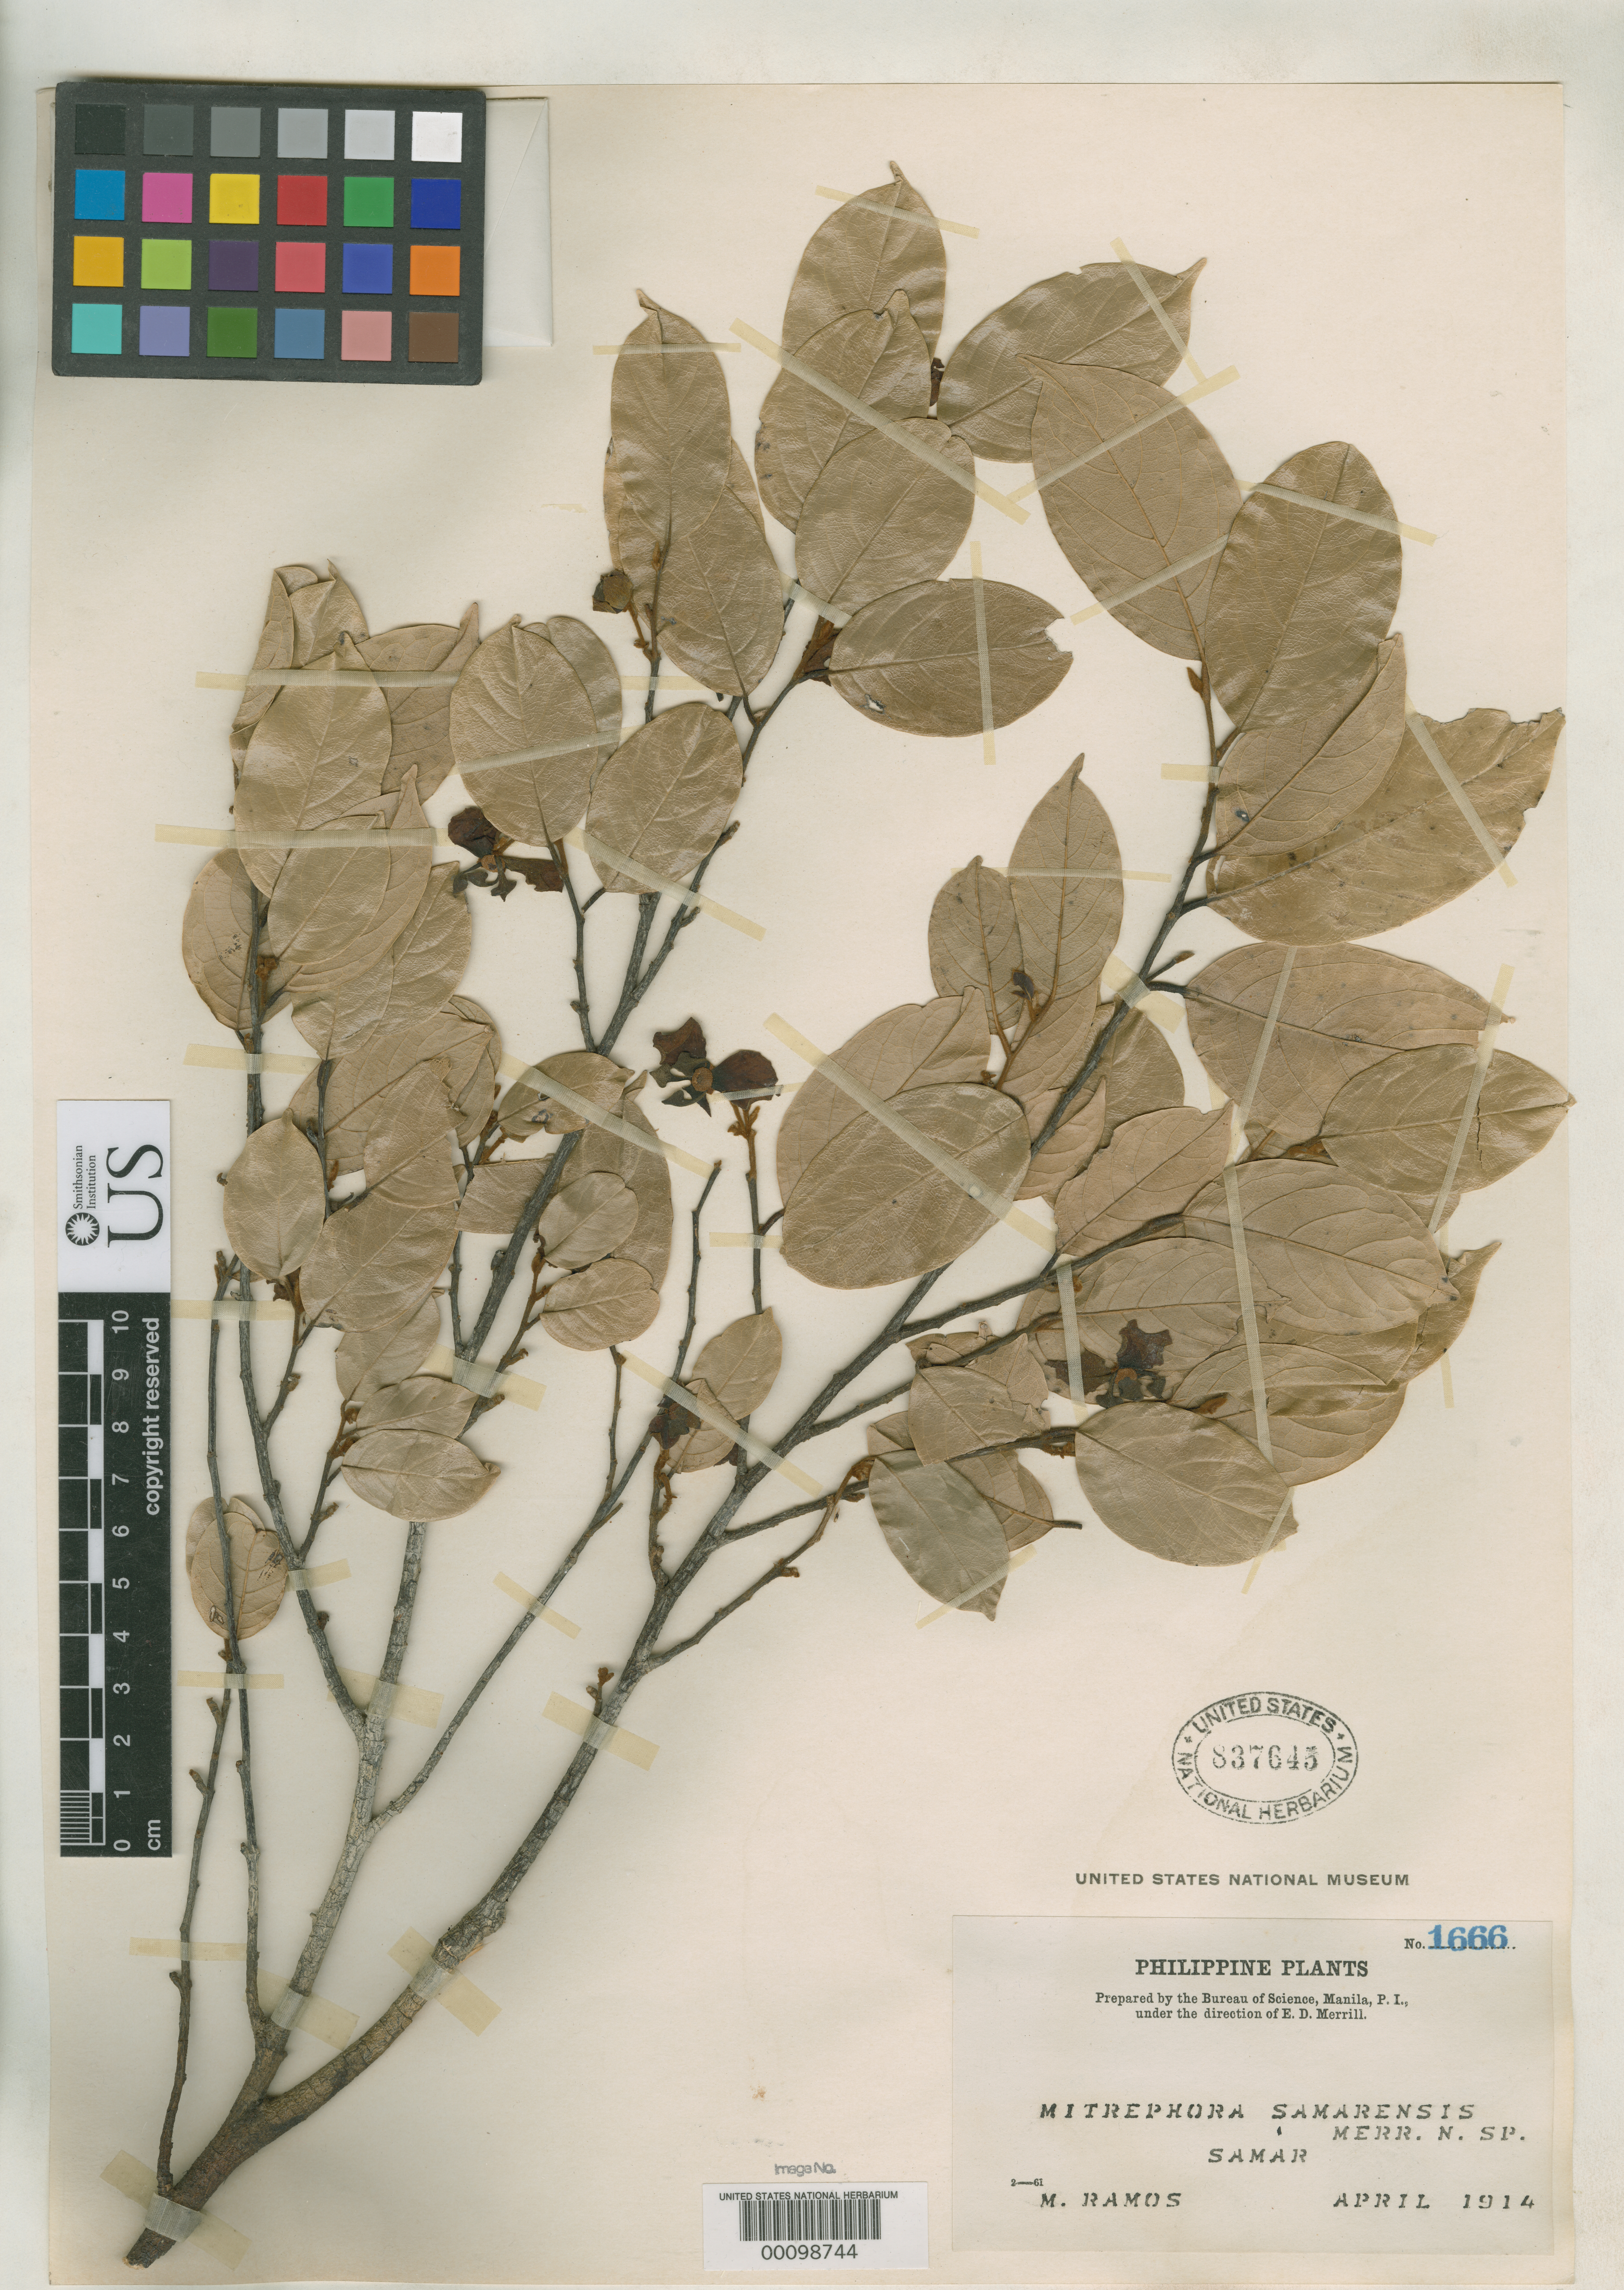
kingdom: Plantae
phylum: Tracheophyta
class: Magnoliopsida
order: Magnoliales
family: Annonaceae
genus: Mitrephora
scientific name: Mitrephora samarensis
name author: Merr.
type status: Isotype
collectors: M. Ramos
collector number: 1666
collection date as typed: Apr 1914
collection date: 1914-04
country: Philippines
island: Samar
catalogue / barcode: US 837645